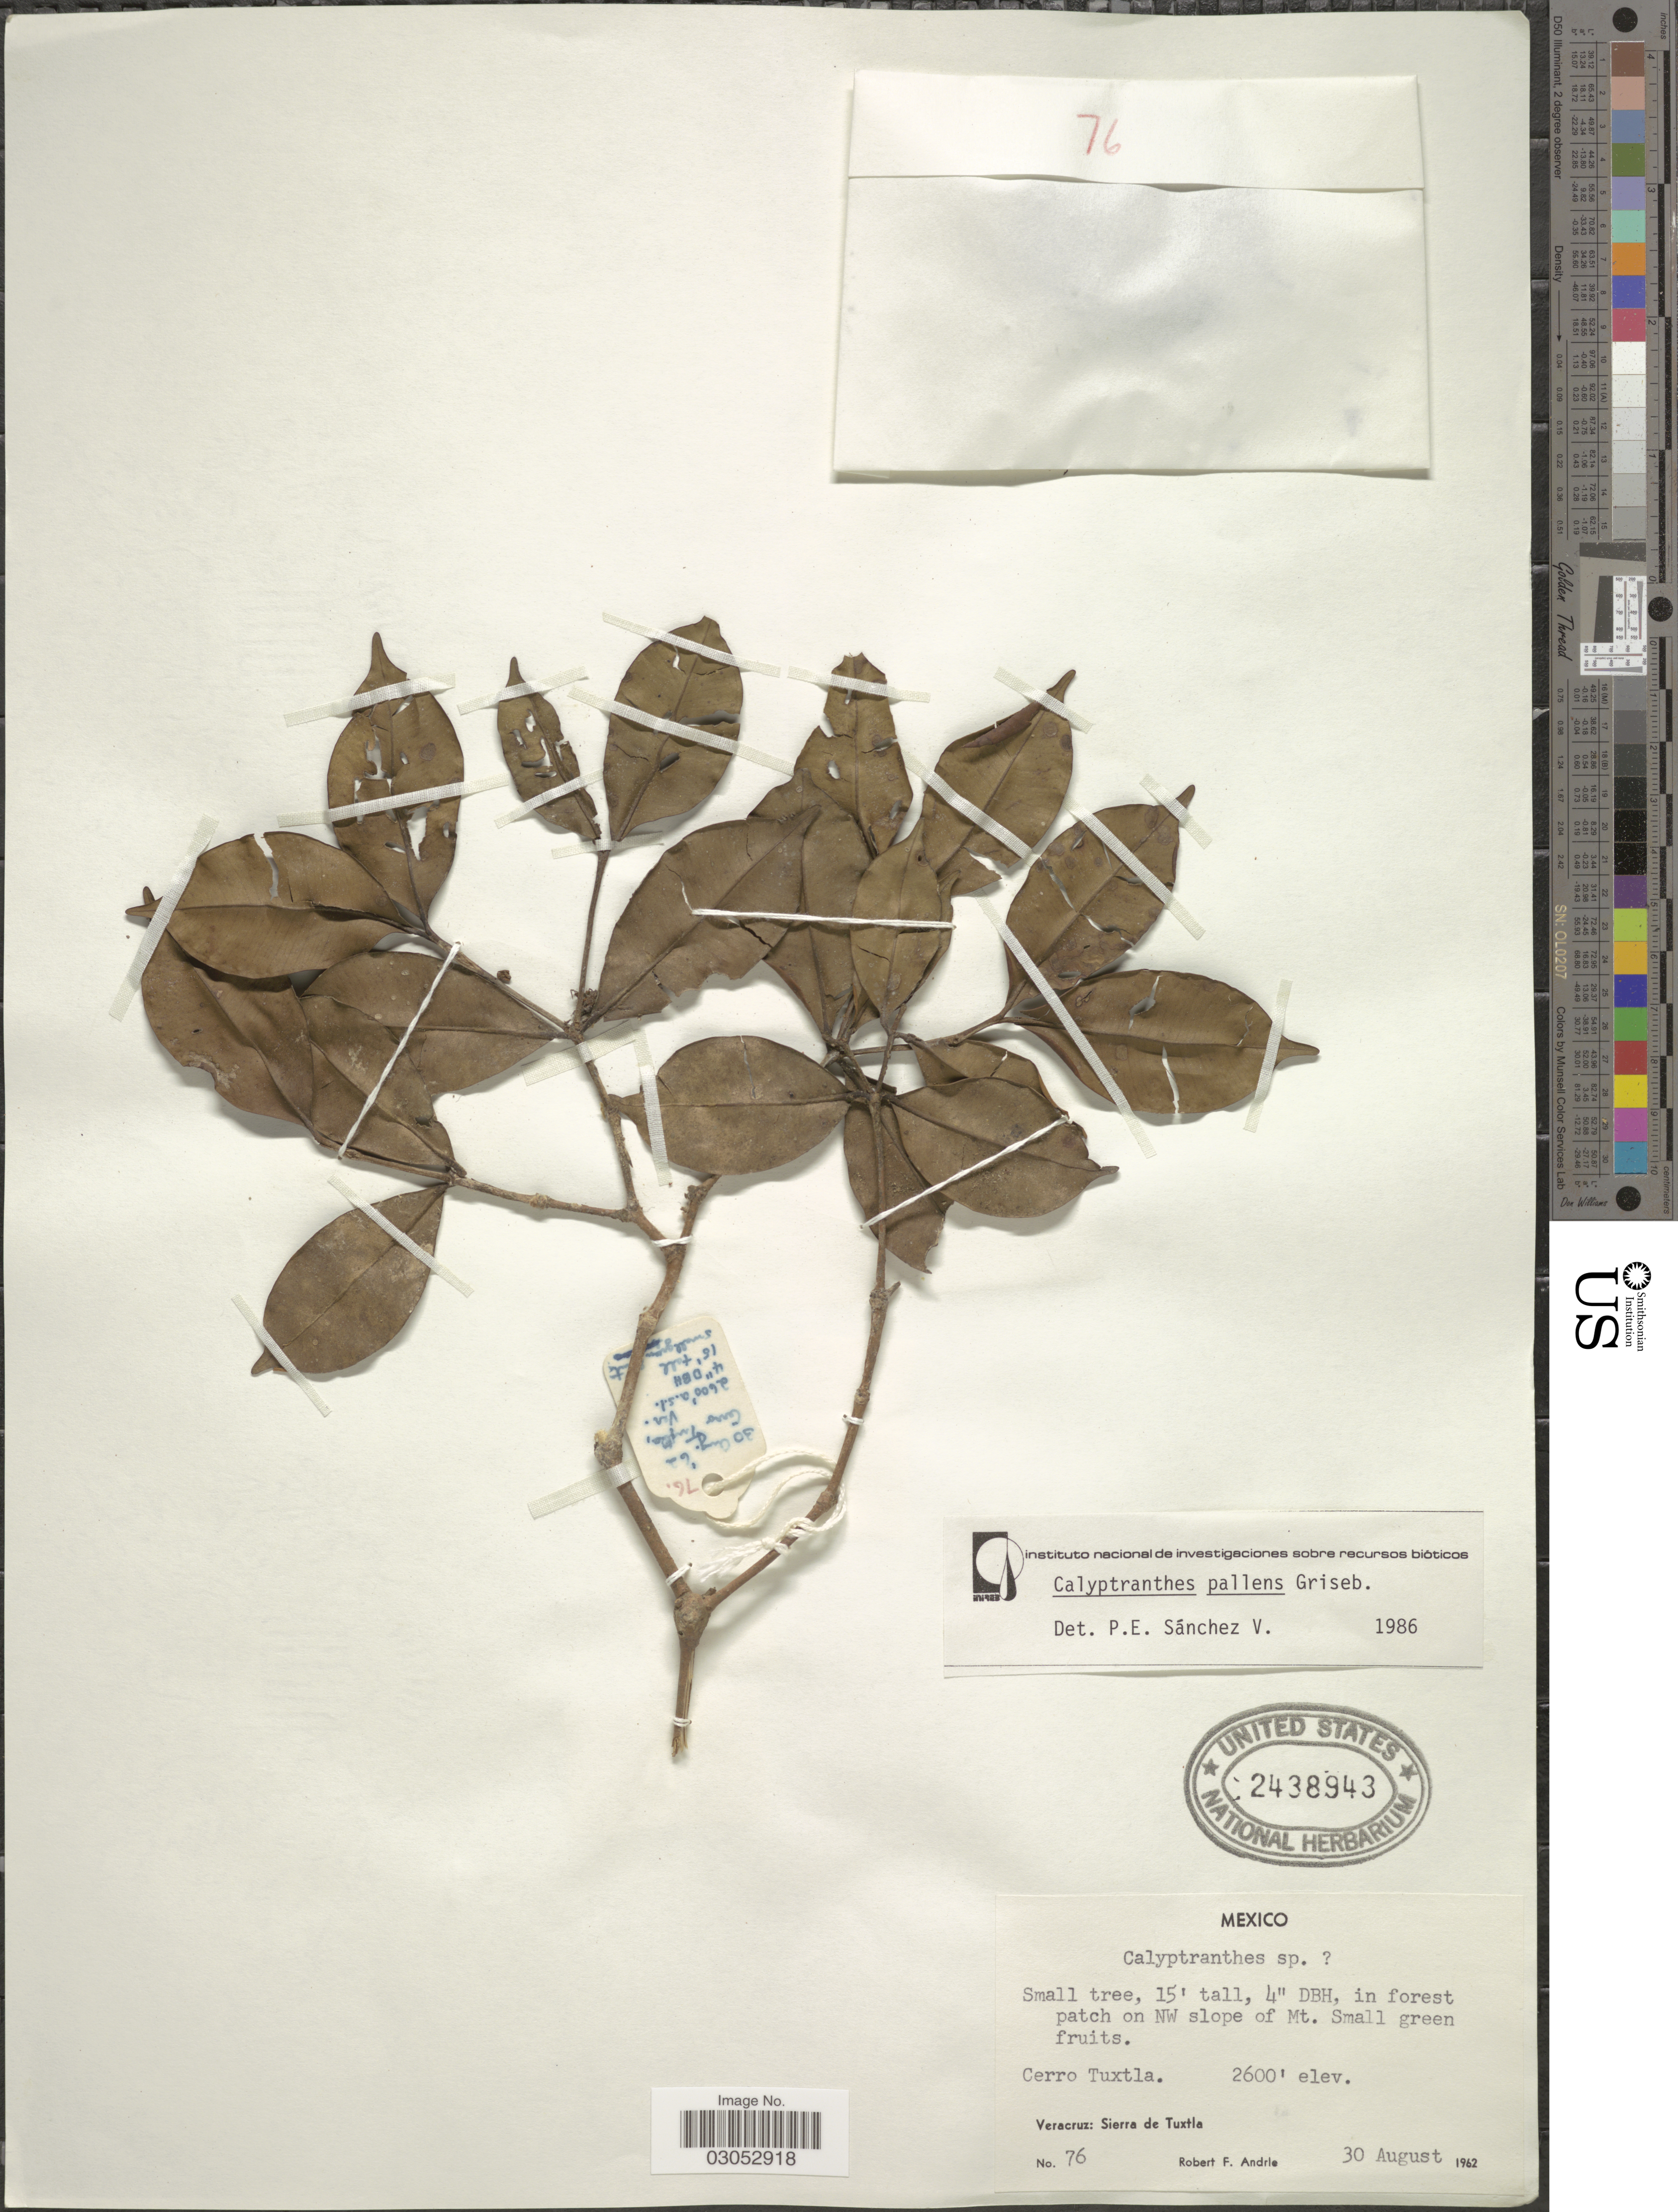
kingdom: Plantae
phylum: Tracheophyta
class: Magnoliopsida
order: Myrtales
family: Myrtaceae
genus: Myrcia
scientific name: Myrcia neopallens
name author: A.R. Lourenço & E. Lucas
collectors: R. Andrle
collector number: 76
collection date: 1962-08-30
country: Mexico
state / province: Veracruz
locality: Cerro Tuxtla, Veracruz: Sierra de Tuxtla.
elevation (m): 792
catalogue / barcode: US 2438943